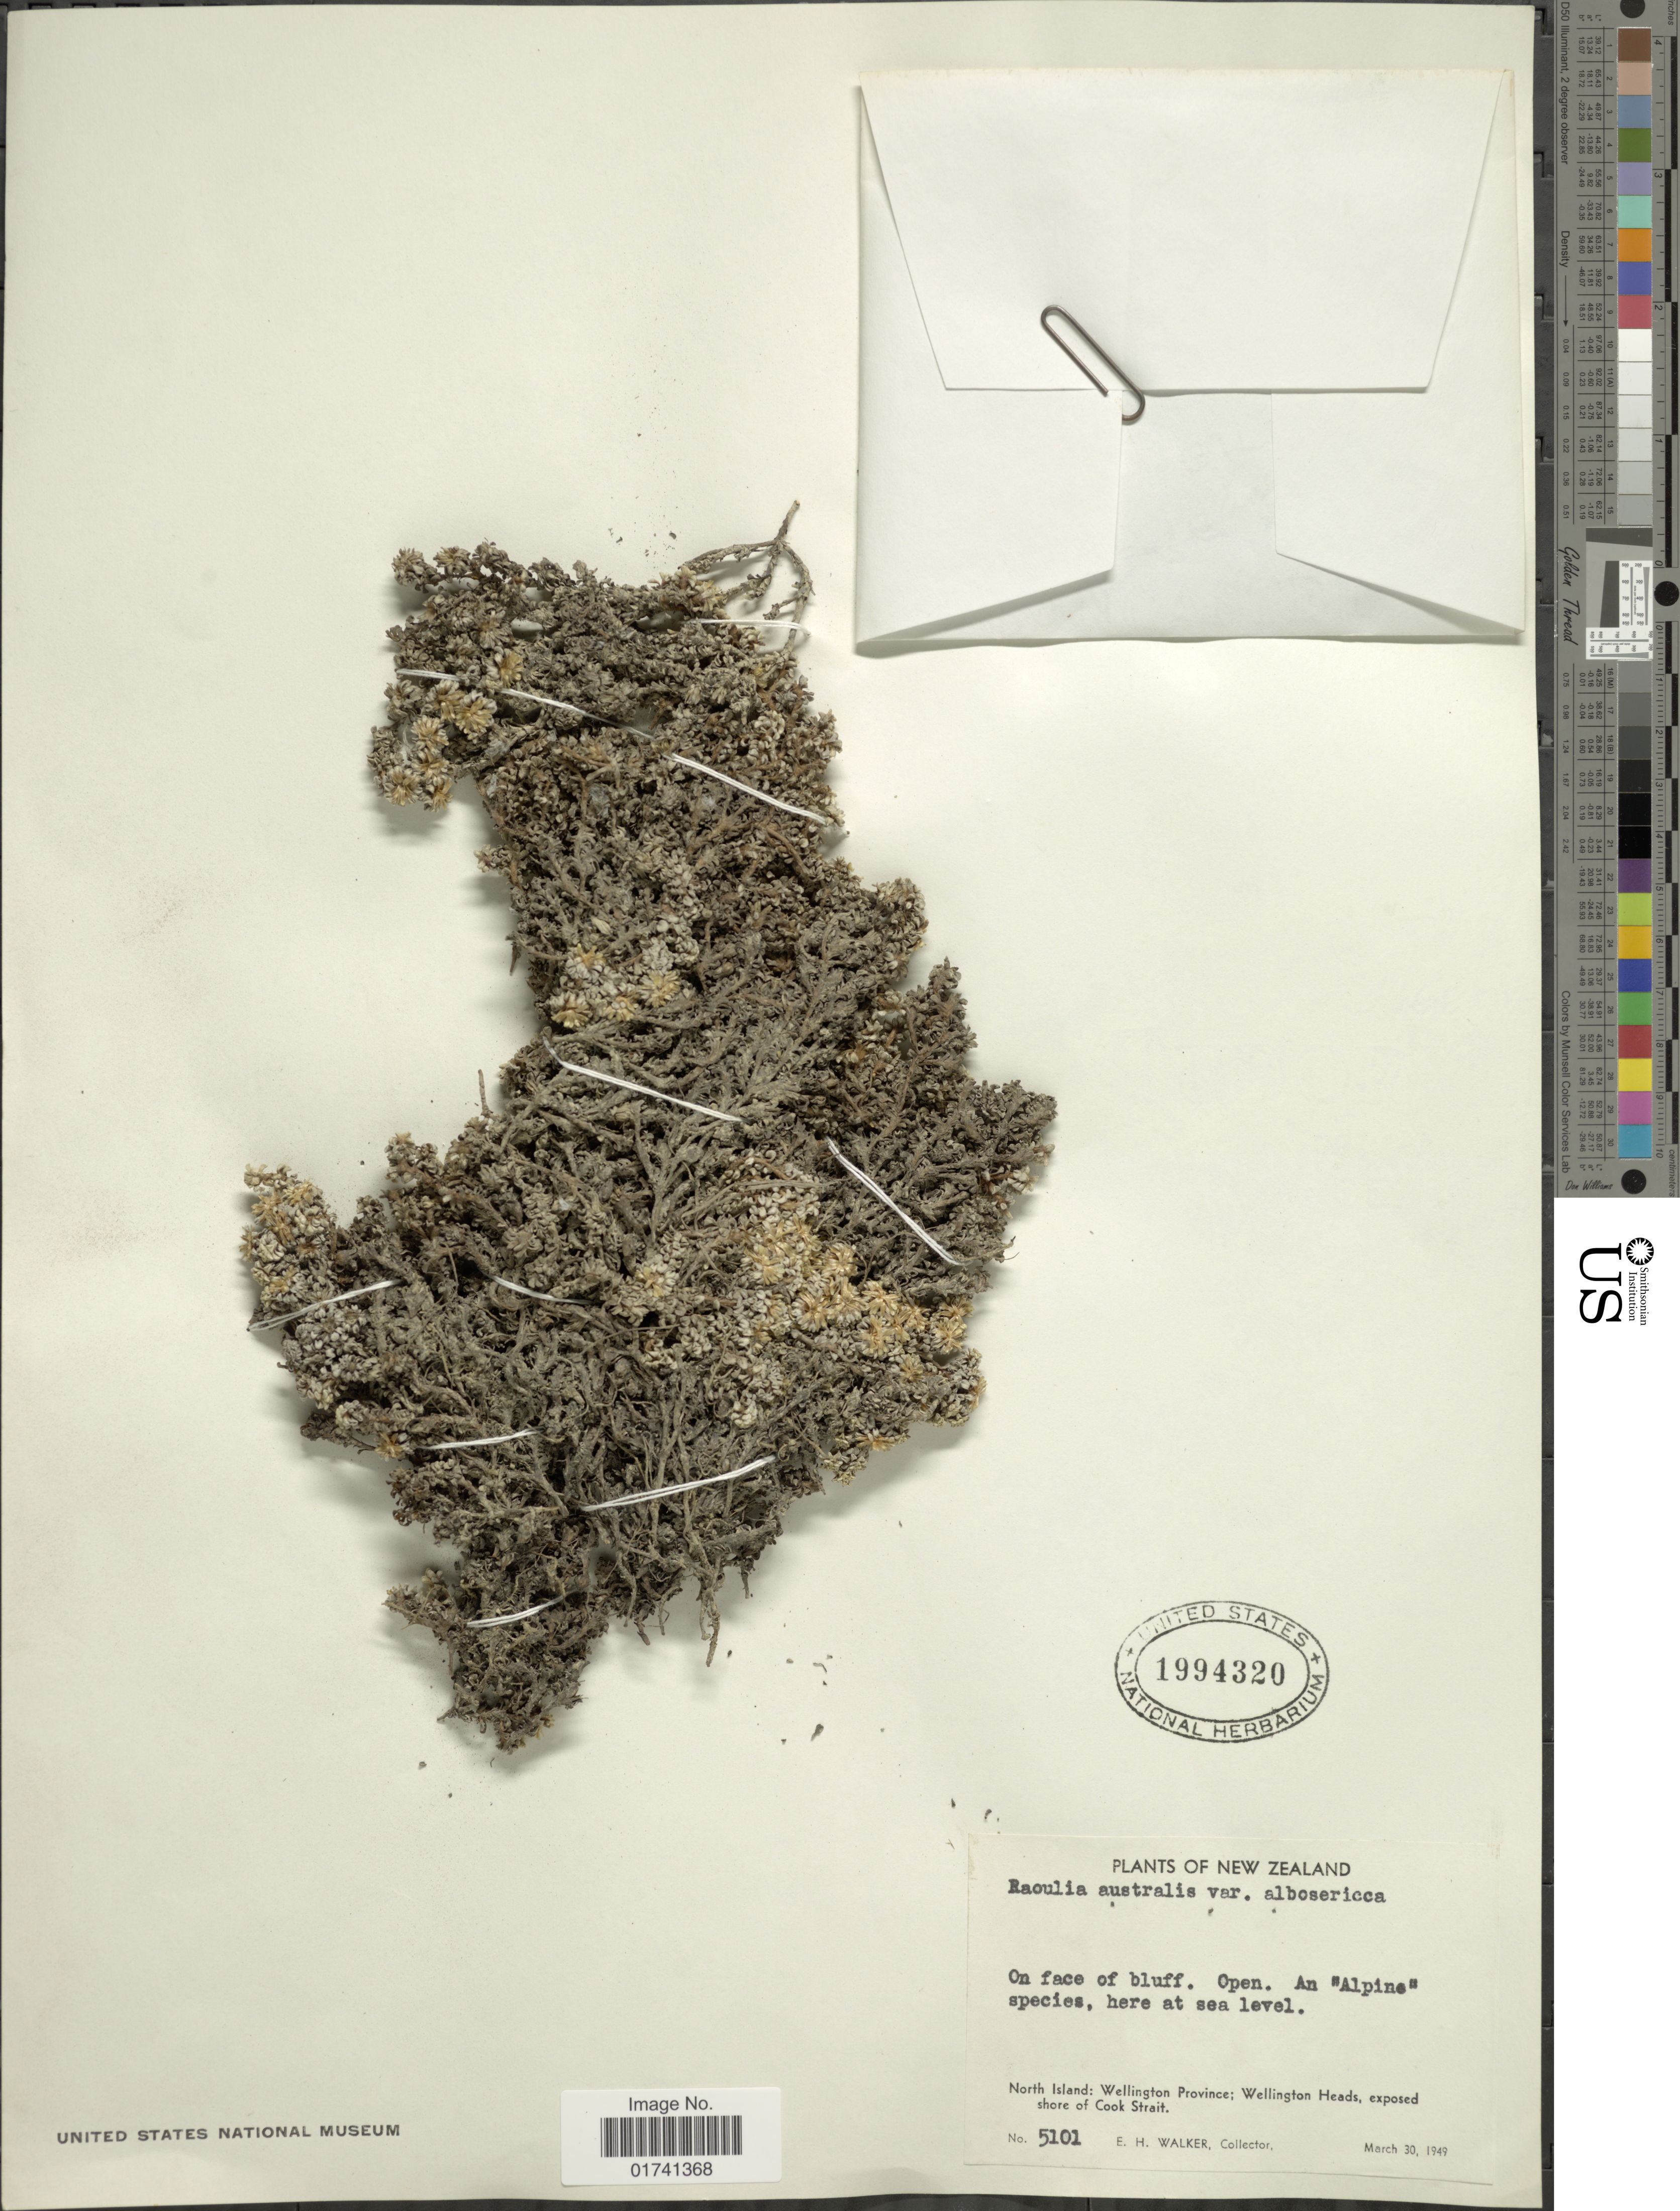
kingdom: Plantae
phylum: Tracheophyta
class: Magnoliopsida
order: Asterales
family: Asteraceae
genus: Raoulia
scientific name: Raoulia australis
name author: Hook. f.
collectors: E. H. Walker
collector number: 5101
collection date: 1949-03-30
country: New Zealand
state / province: Wellington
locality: North Island; Wellington Heads, exposed shore of Cook Strait, on face of bluff.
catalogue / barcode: US 1994320